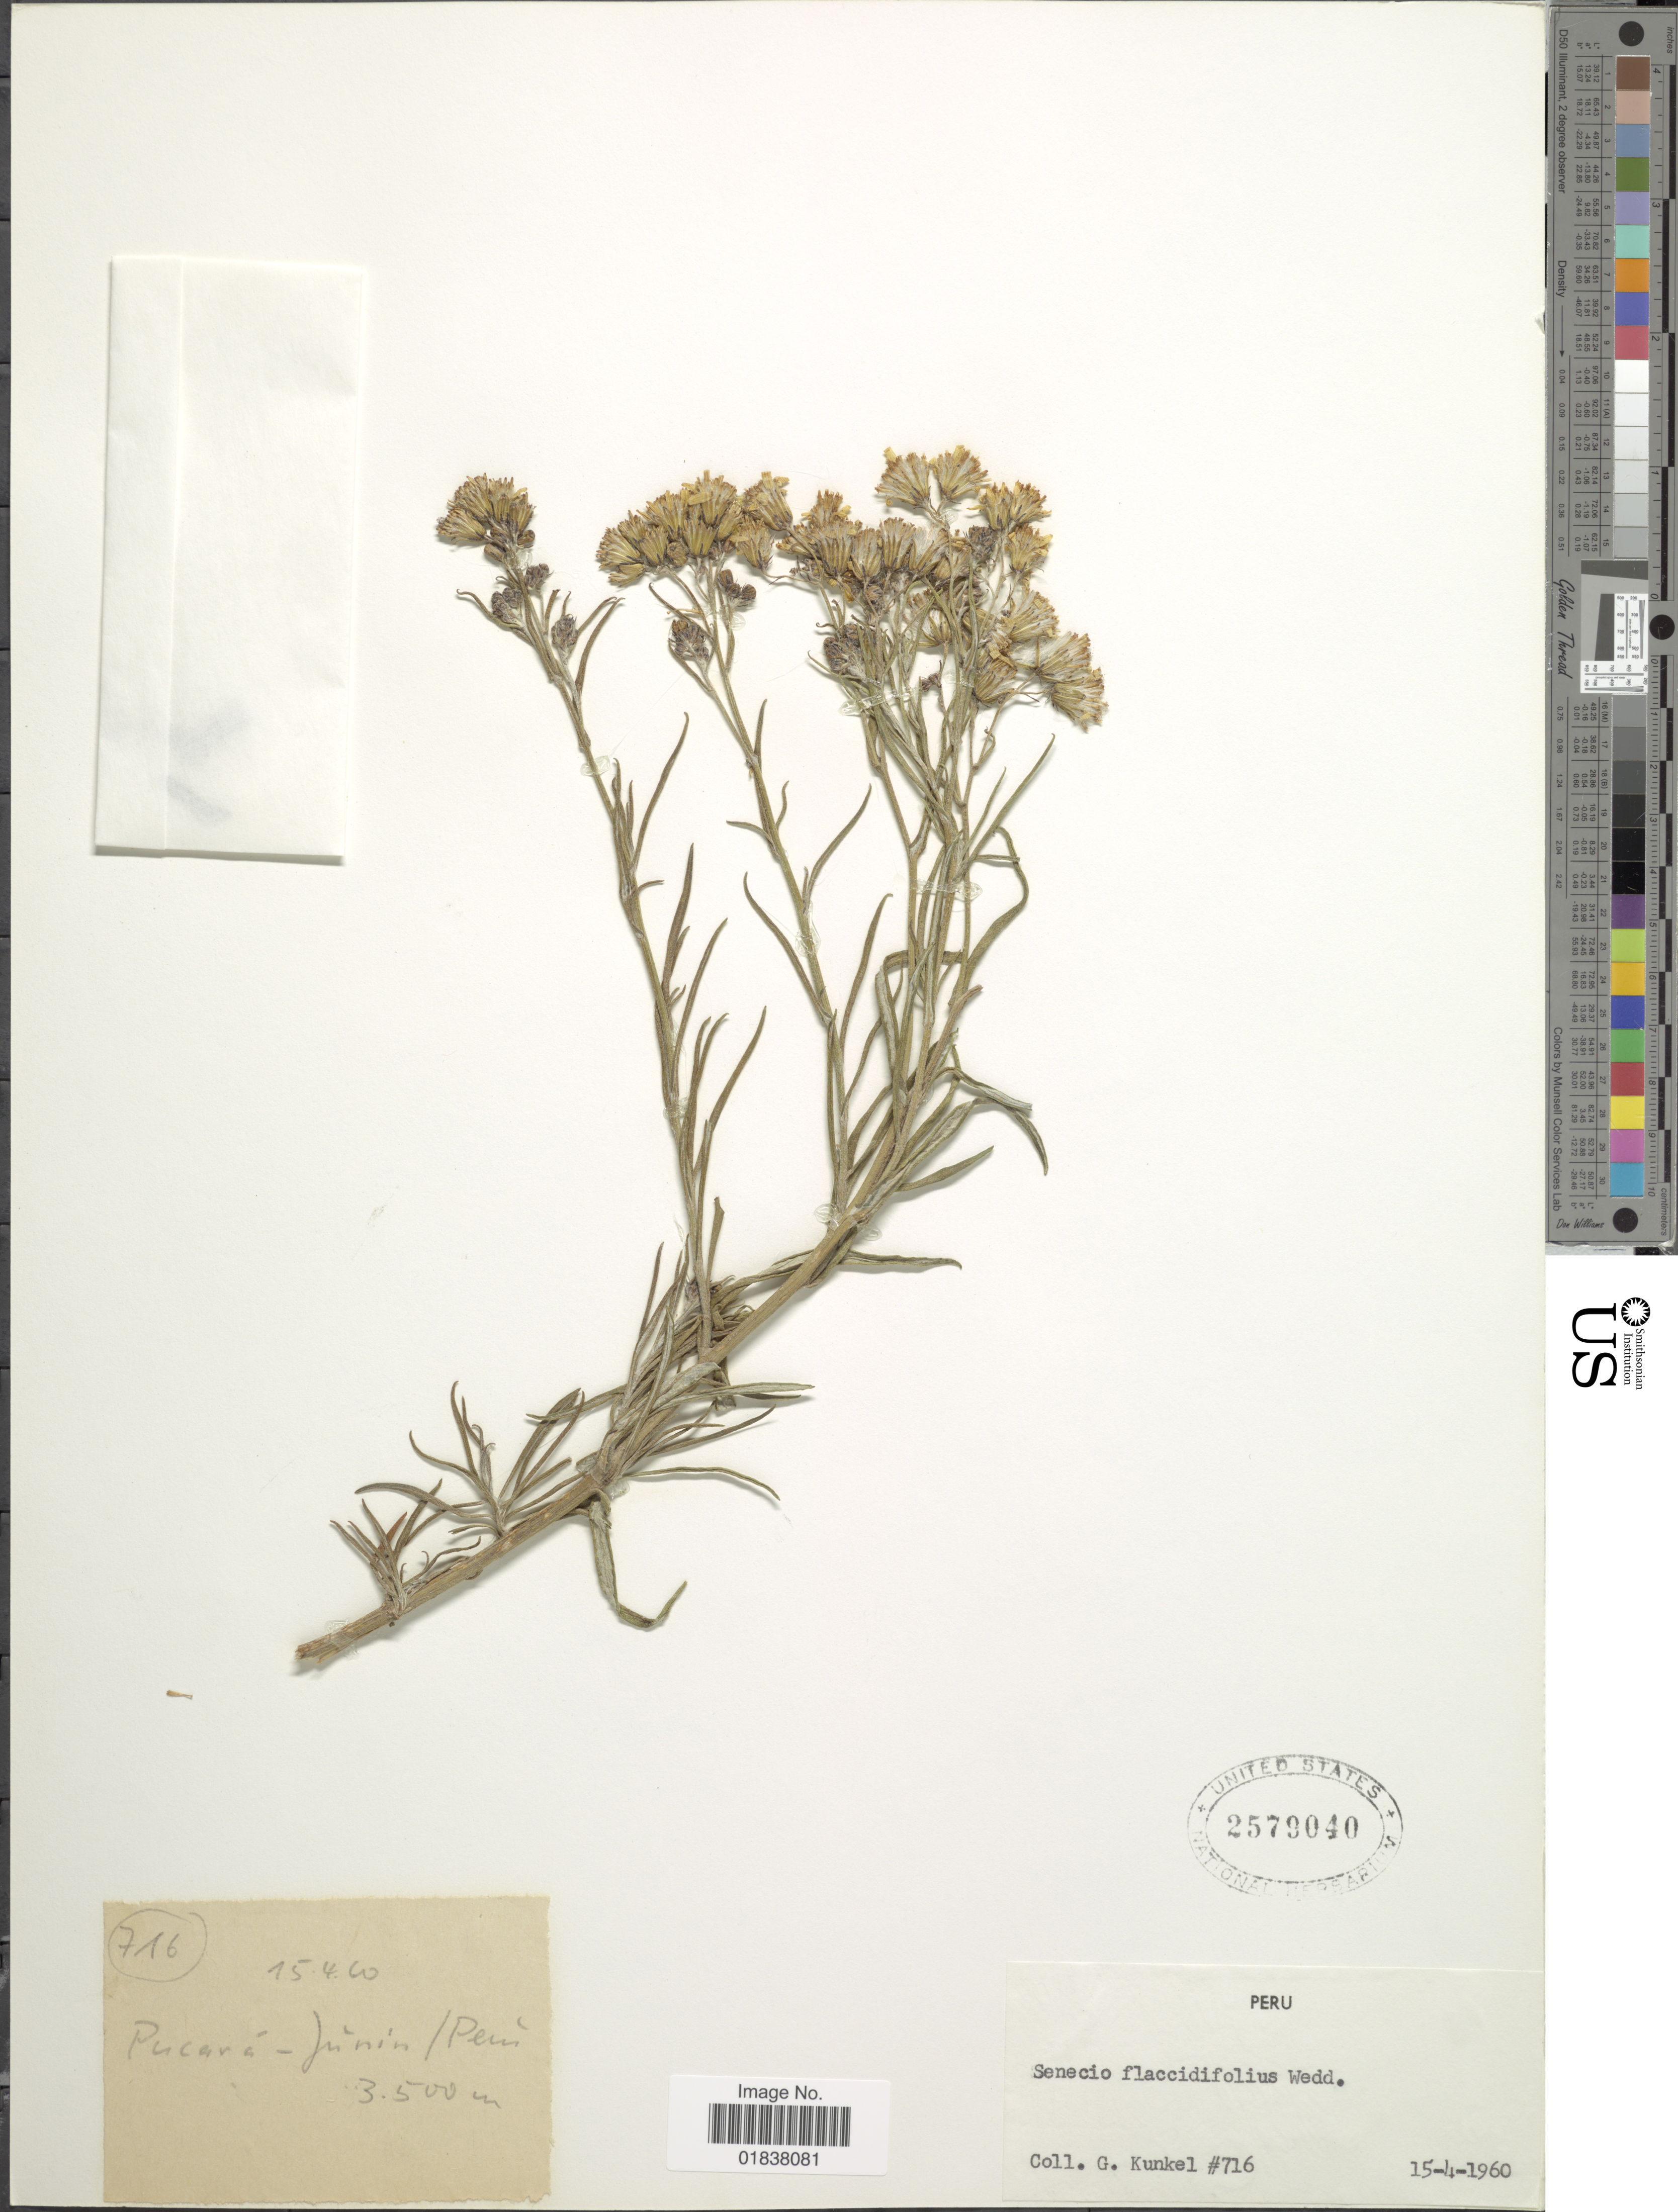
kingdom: Plantae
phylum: Tracheophyta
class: Magnoliopsida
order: Asterales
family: Asteraceae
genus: Senecio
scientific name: Senecio melanocalyx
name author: Cuatrec.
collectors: G. Kunkel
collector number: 716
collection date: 1960-04-15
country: Peru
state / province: Junín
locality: Pucana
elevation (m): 3500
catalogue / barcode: US 2579040